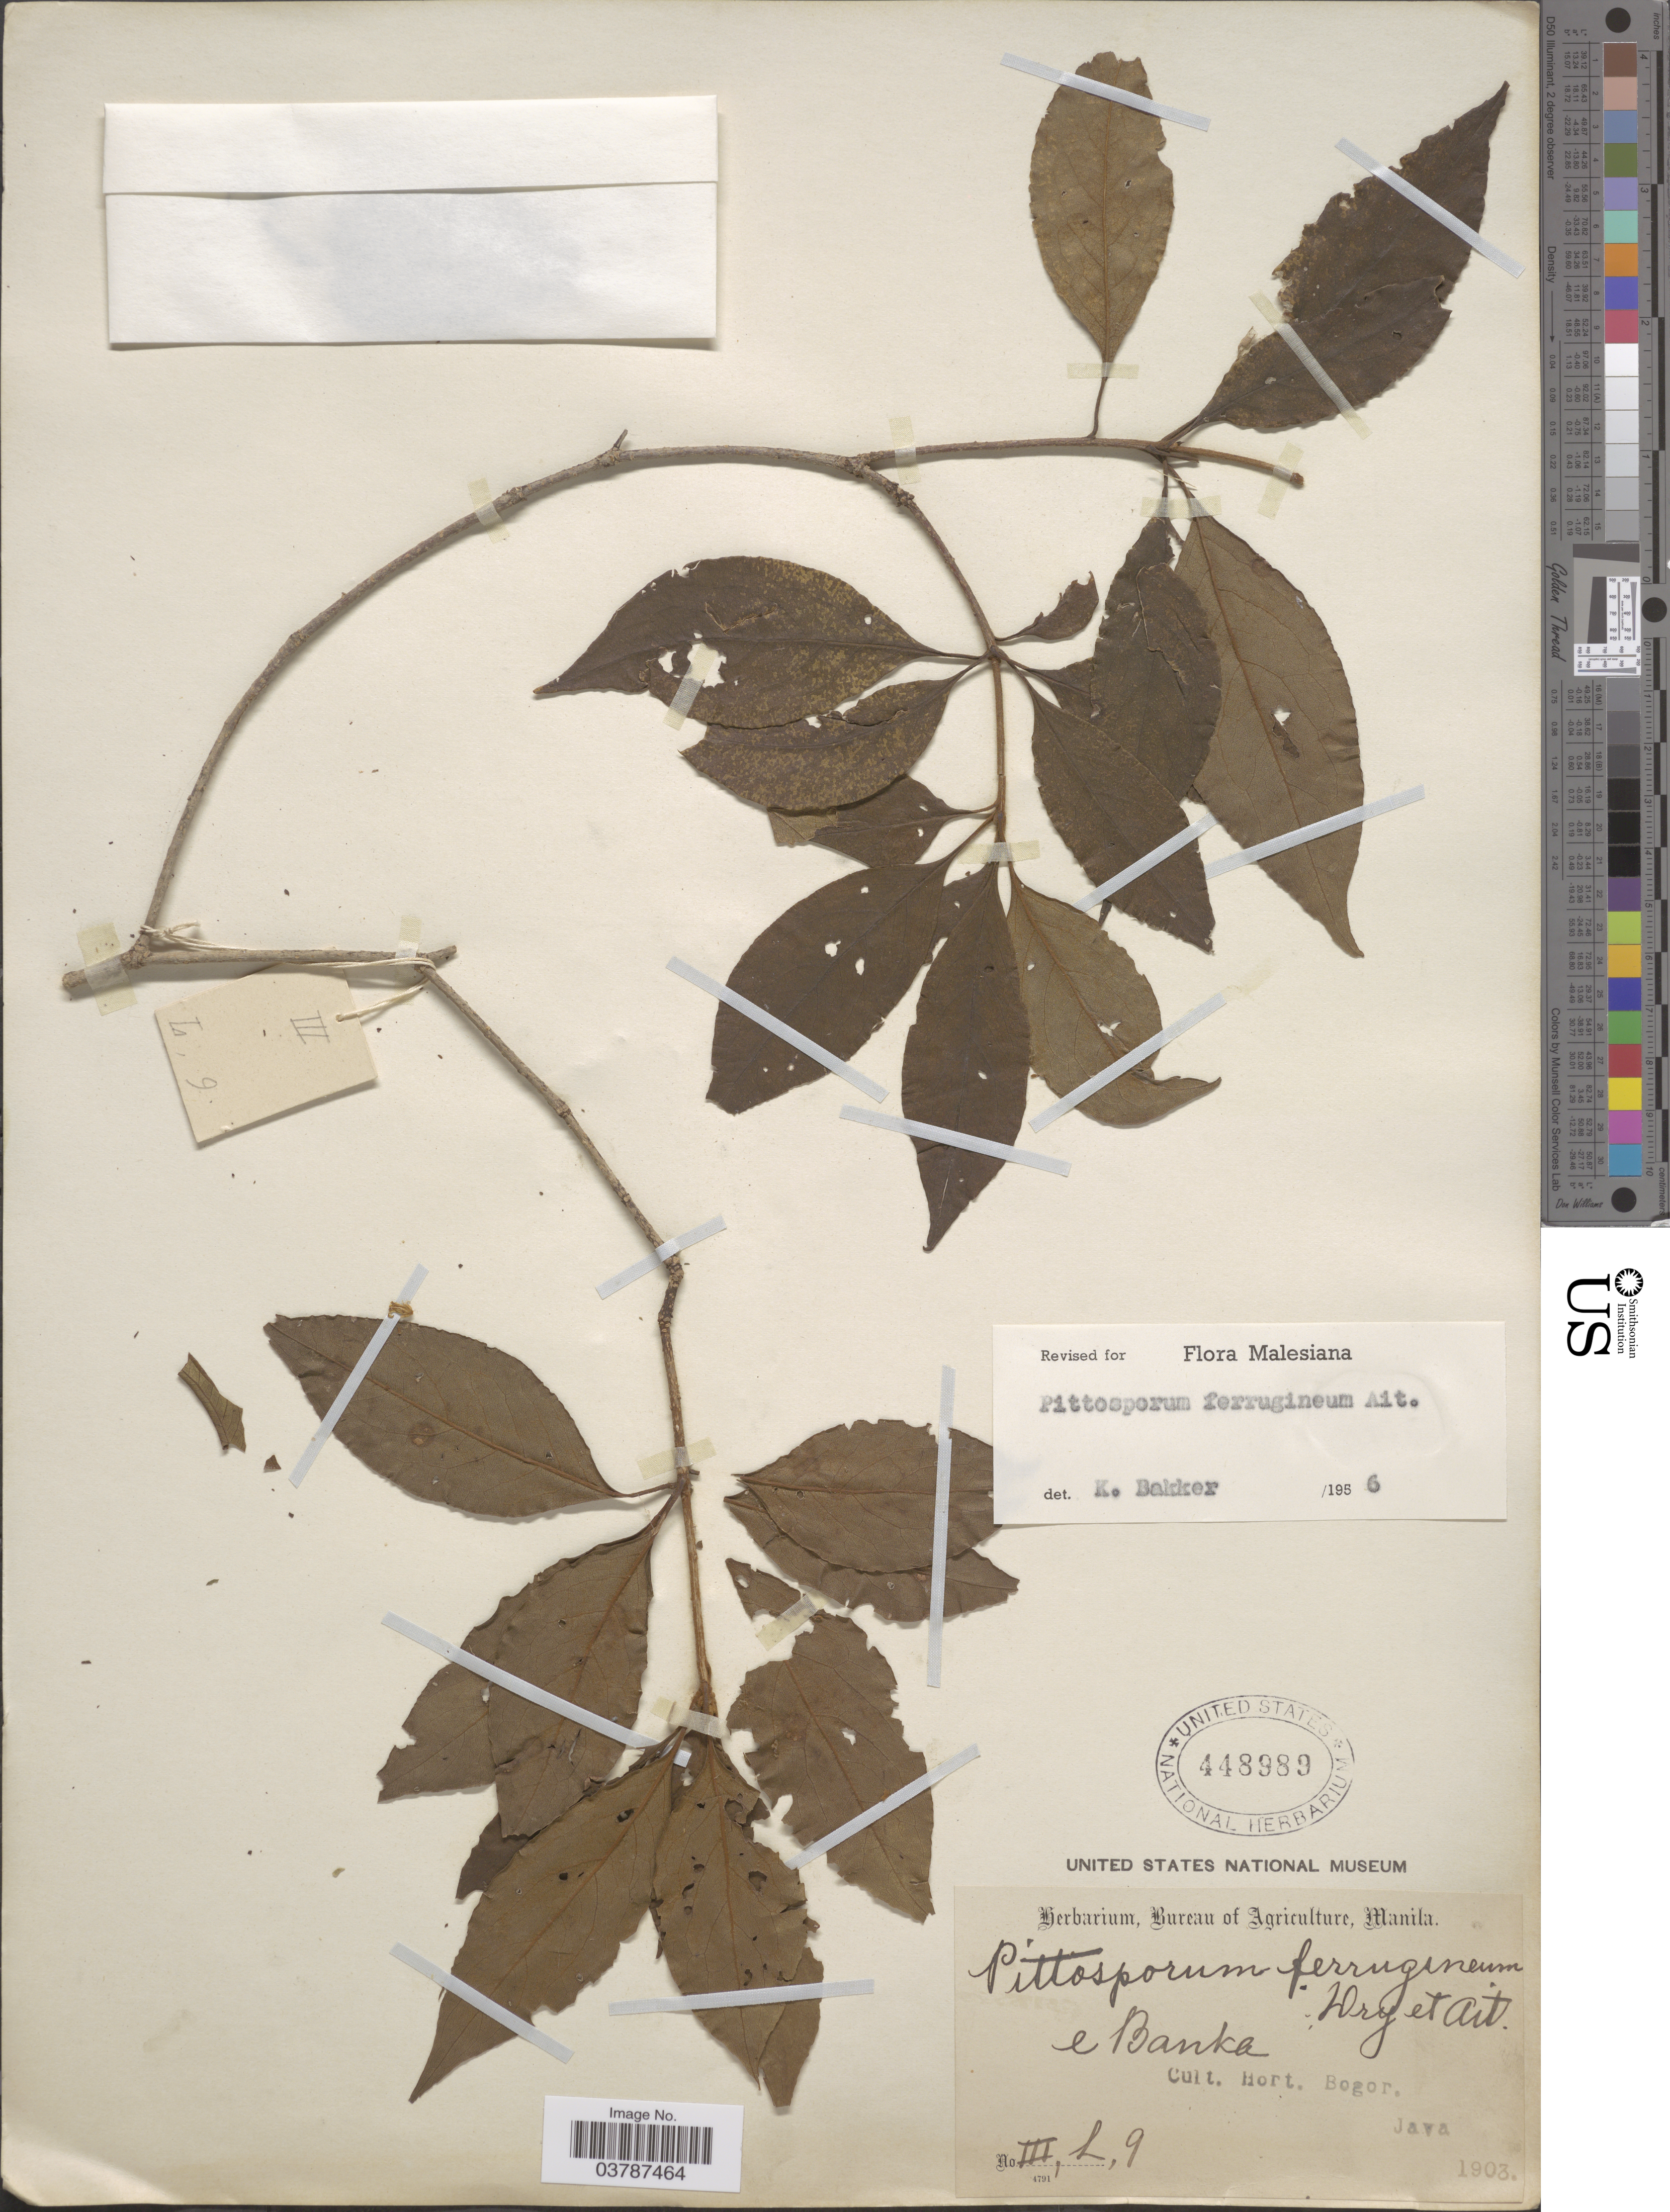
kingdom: Plantae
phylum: Tracheophyta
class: Magnoliopsida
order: Apiales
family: Pittosporaceae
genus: Pittosporum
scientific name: Pittosporum ferrugineum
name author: Dryand. ex Aiton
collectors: Ex herb. Bureau of Agriculture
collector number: III, L, 9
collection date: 1903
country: Indonesia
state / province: Java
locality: E Banka.? Hort. Bogor.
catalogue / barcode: US 448989